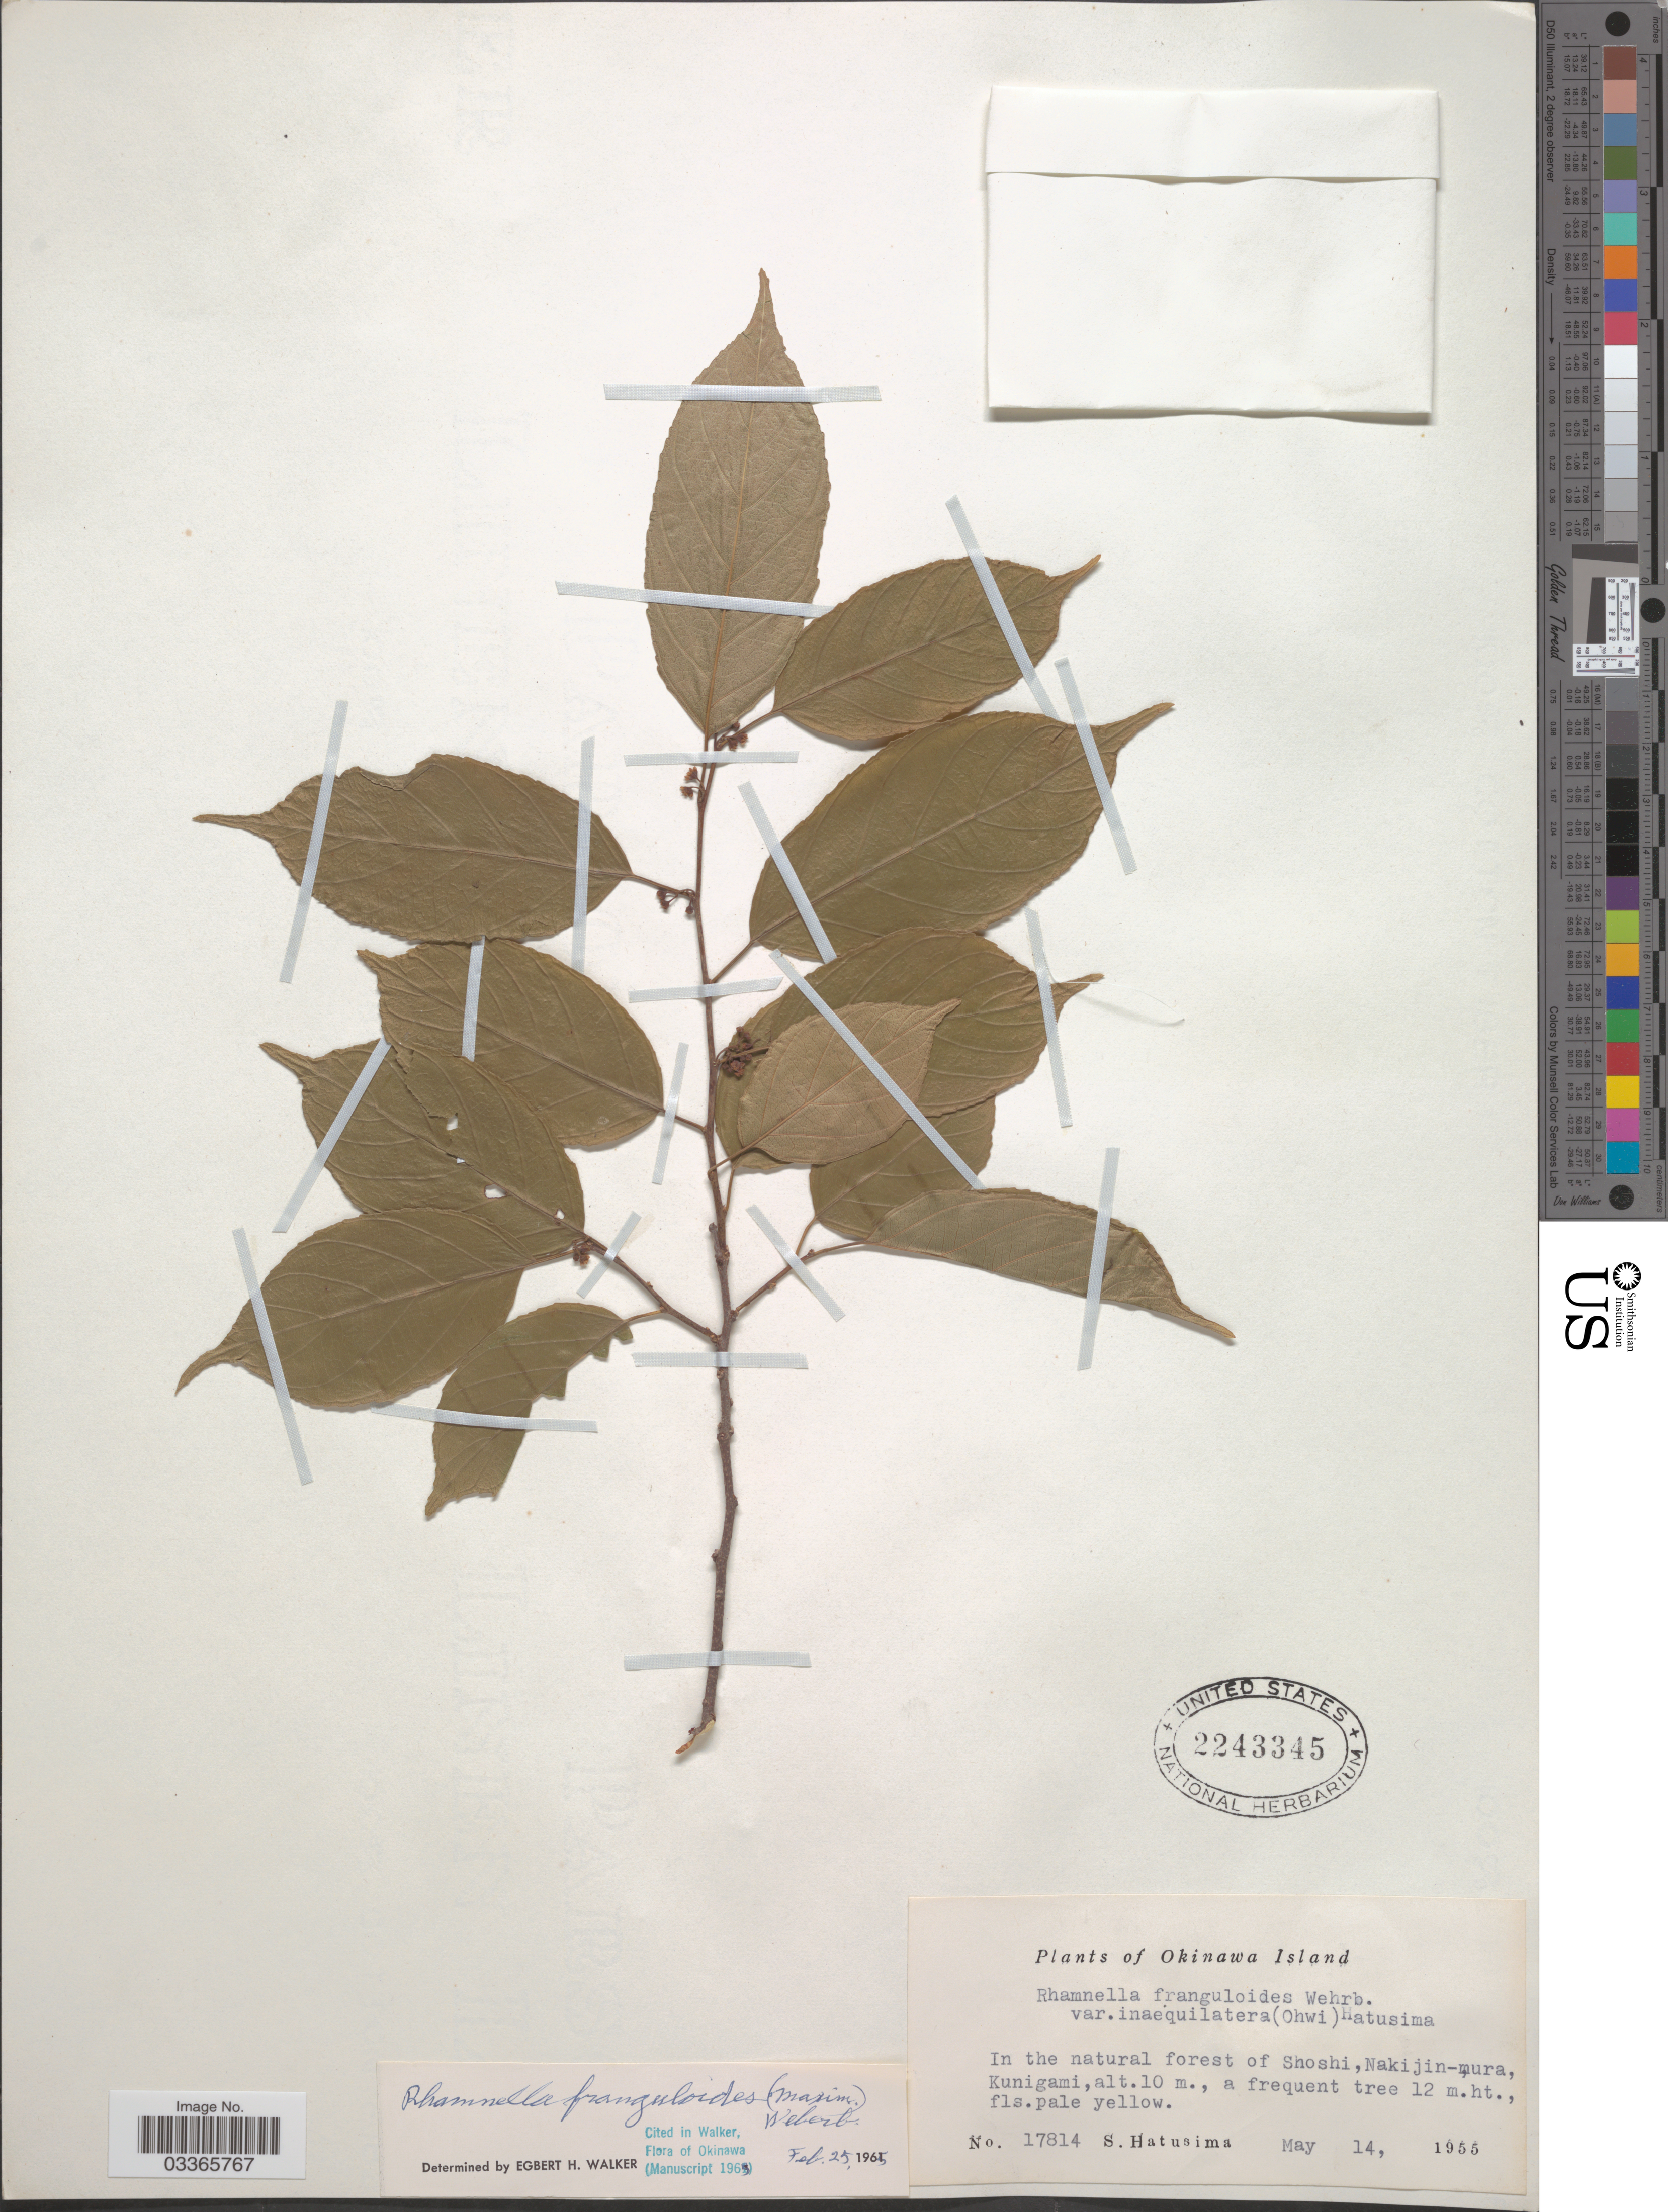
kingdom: Plantae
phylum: Tracheophyta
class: Magnoliopsida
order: Rosales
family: Rhamnaceae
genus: Rhamnella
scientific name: Rhamnella franguloides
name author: (Maxim.) Weberb.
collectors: S. Hatusima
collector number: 17814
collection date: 1955-05-14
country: Japan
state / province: Okinawa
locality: Okinawa Island. Shoshim Nakijin-mura, Kunigami.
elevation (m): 10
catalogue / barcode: US 2243345